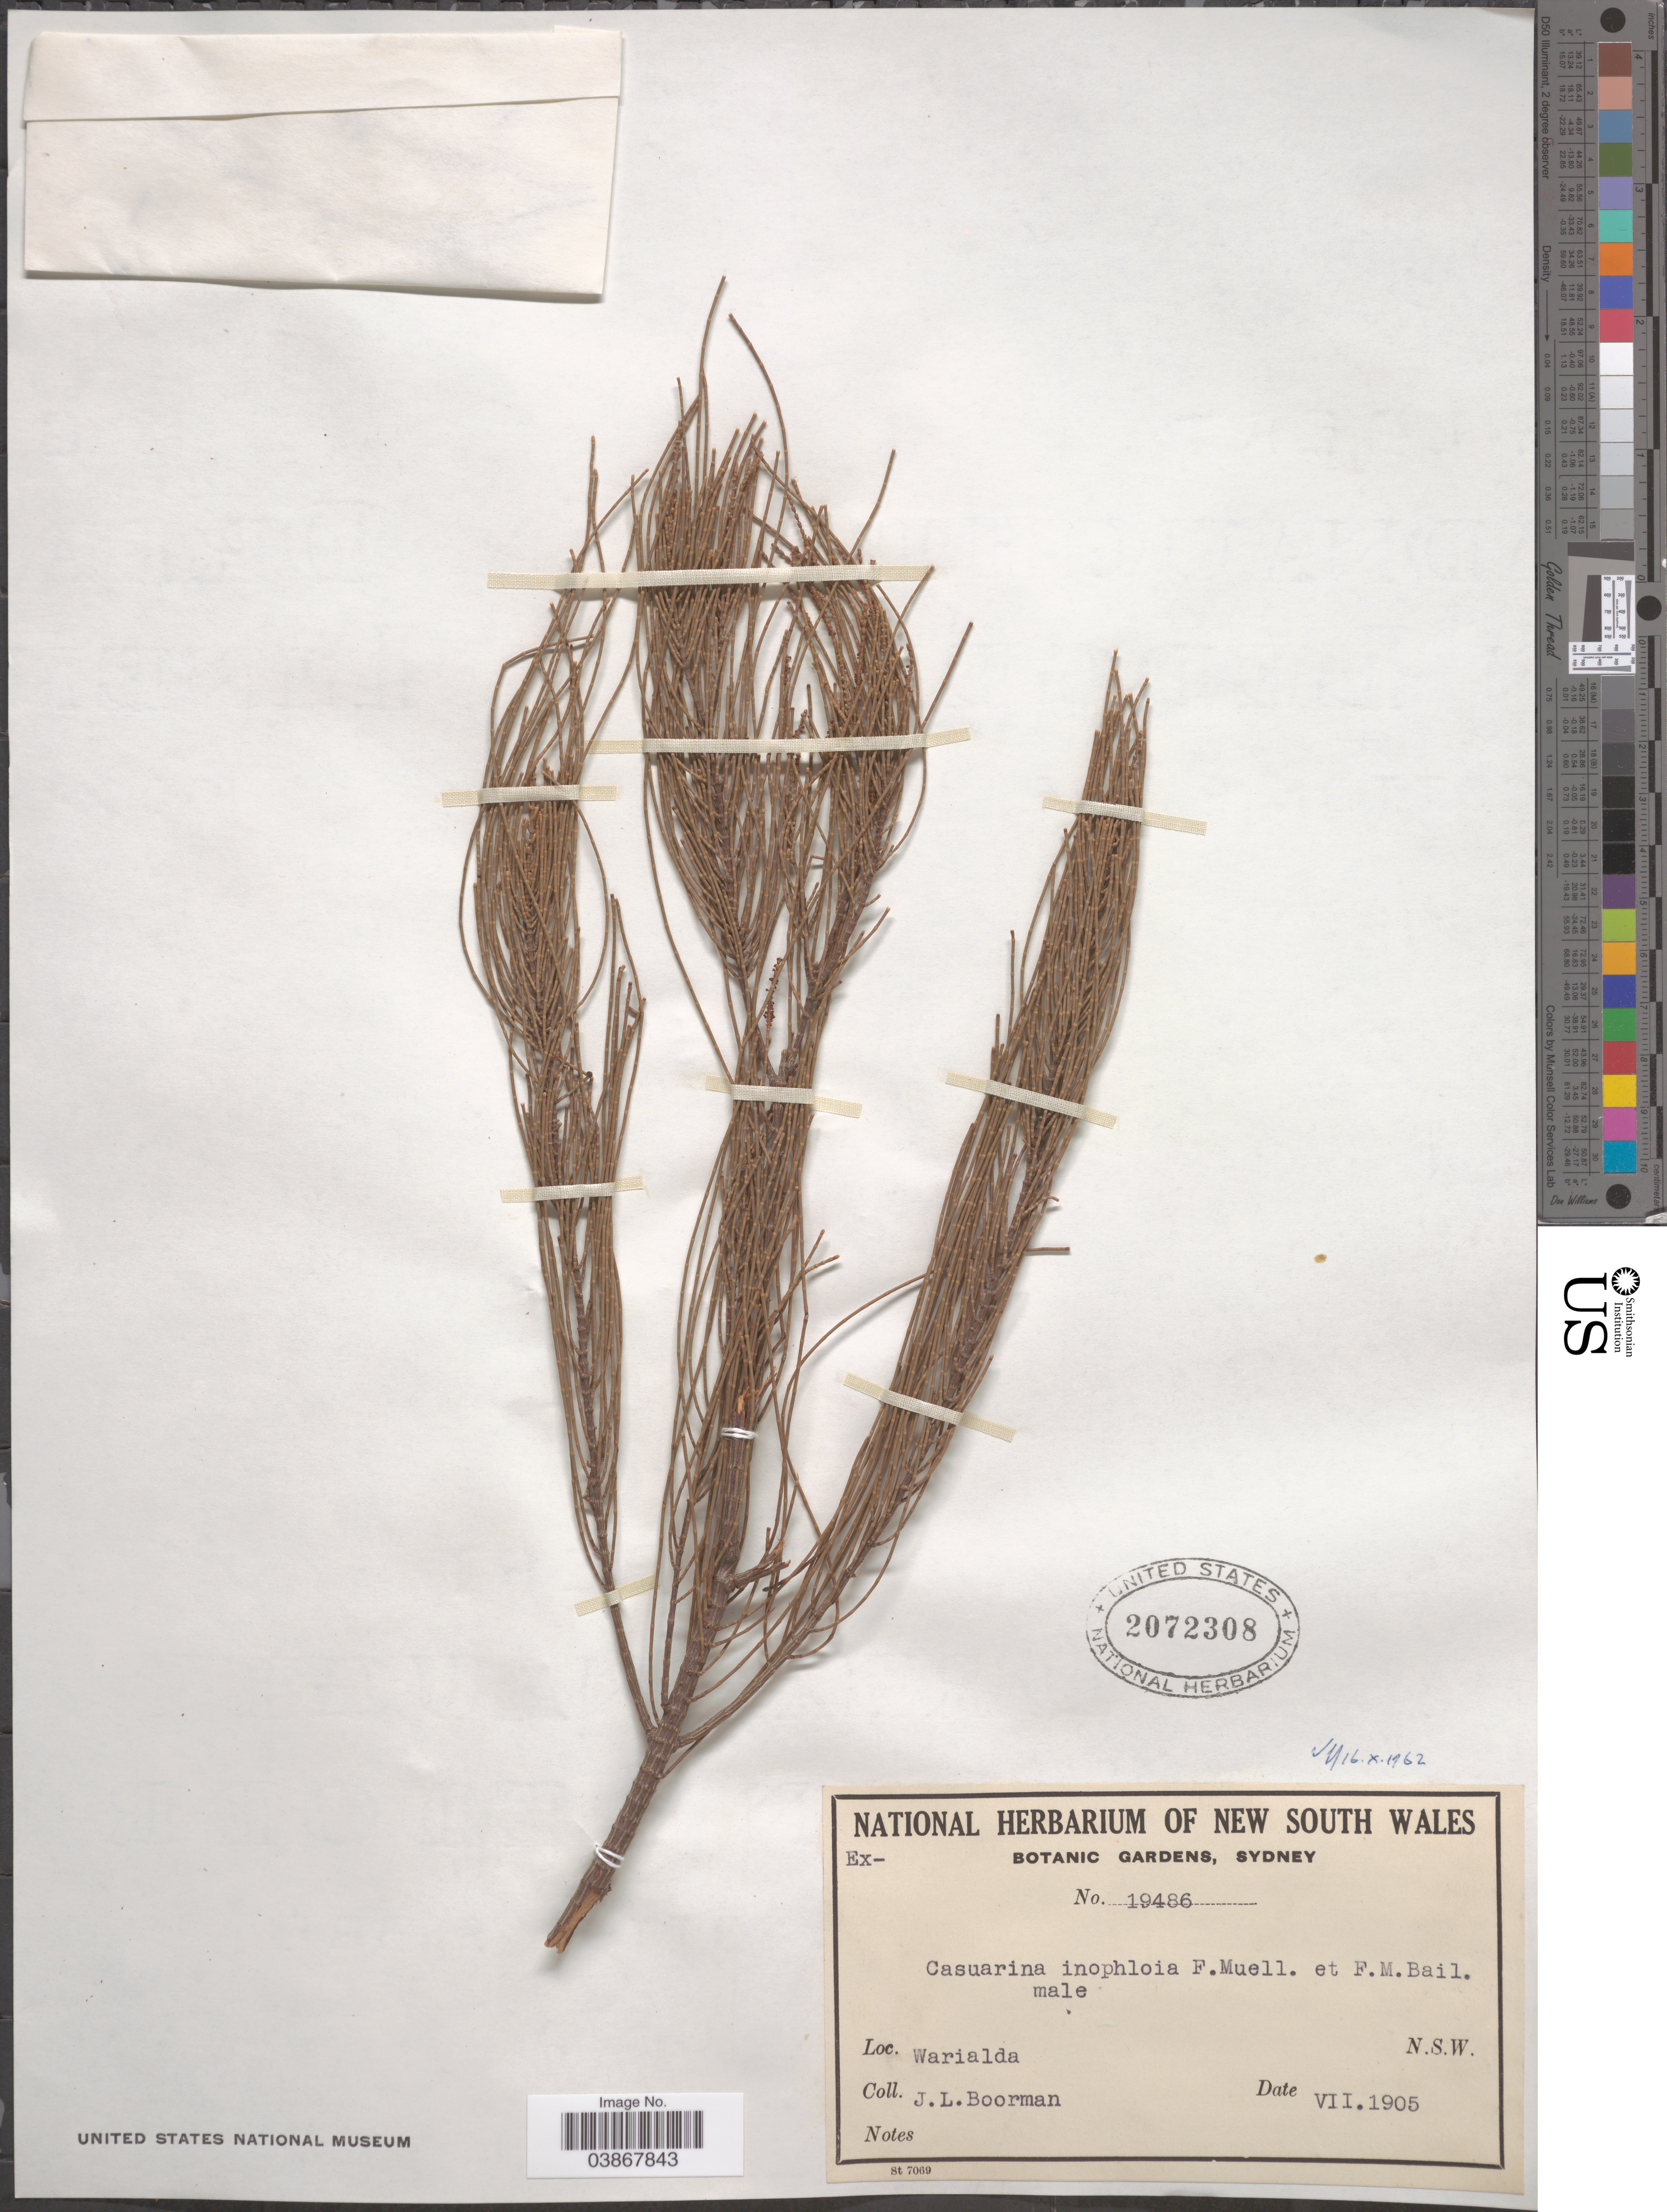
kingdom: Plantae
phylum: Tracheophyta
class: Magnoliopsida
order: Fagales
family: Casuarinaceae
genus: Casuarina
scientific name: Casuarina inophloia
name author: F. Muell. & F.M. Bailey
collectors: J. Boorman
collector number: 19486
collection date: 1905-07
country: Australia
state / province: New South Wales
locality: Warialda.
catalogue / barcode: US 2072308